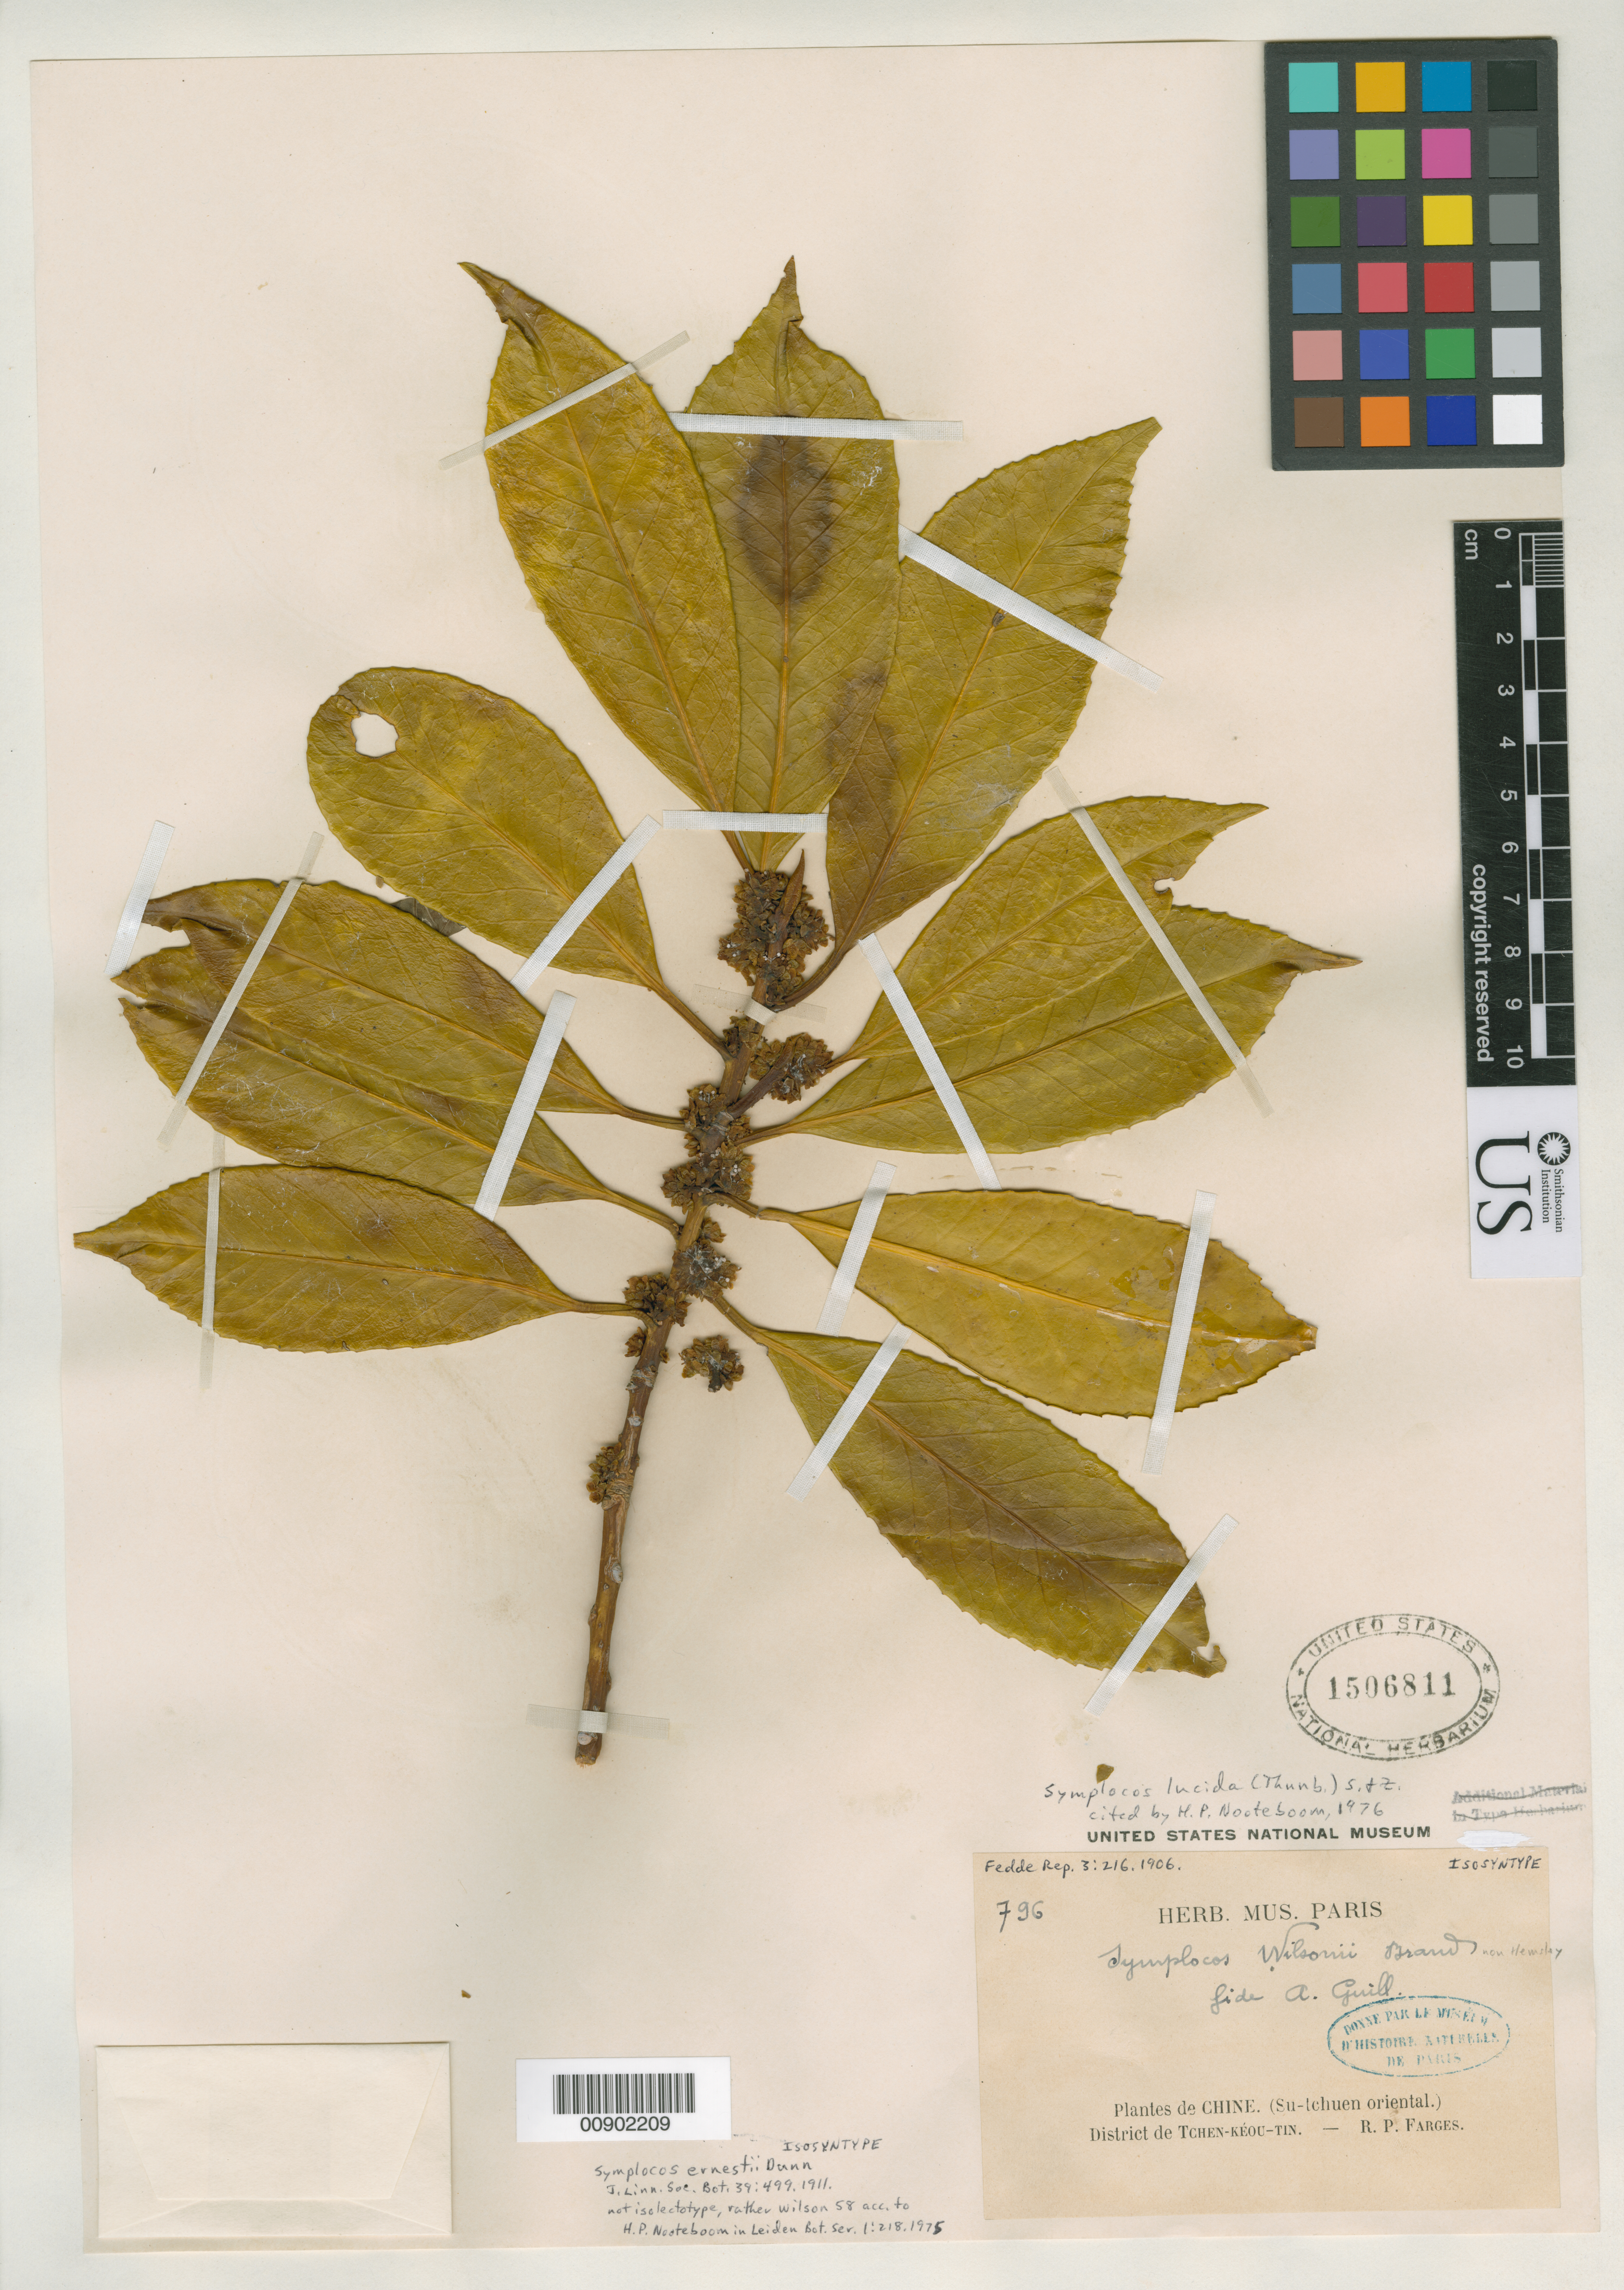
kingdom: Plantae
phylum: Tracheophyta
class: Magnoliopsida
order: Ericales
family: Symplocaceae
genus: Symplocos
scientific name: Symplocos wilsonii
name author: Brand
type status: Syntype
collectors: R. Farges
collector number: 796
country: China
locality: Su-tchuen oriental. District de Tchen-Kéou-Tin.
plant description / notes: Later homonym of Symplocos wilsonii Hemsley. Currently accepted name as cited by Nooteboom, 1976. Lectotype collection is Wilson 58 as designated by Nooteboom, Leiden Bot. Ser. 1: 218 (1975).; Also a syntype of Symplocos ernestii Dunn, nom. nov.; Based on Symplocos wilsonii Brand, nom. illeg. (non S. wilsonii Hemsley). Currently accepted name as cited by Nooteboom, 1976. Lectotype collection is Wilson 58 as designated by Nooteboom, Leiden Bot. Ser. 1: 218 (1975).; Also a syntype of Symplocos wilsonii Brand, nom. illeg.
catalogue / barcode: US 1506811